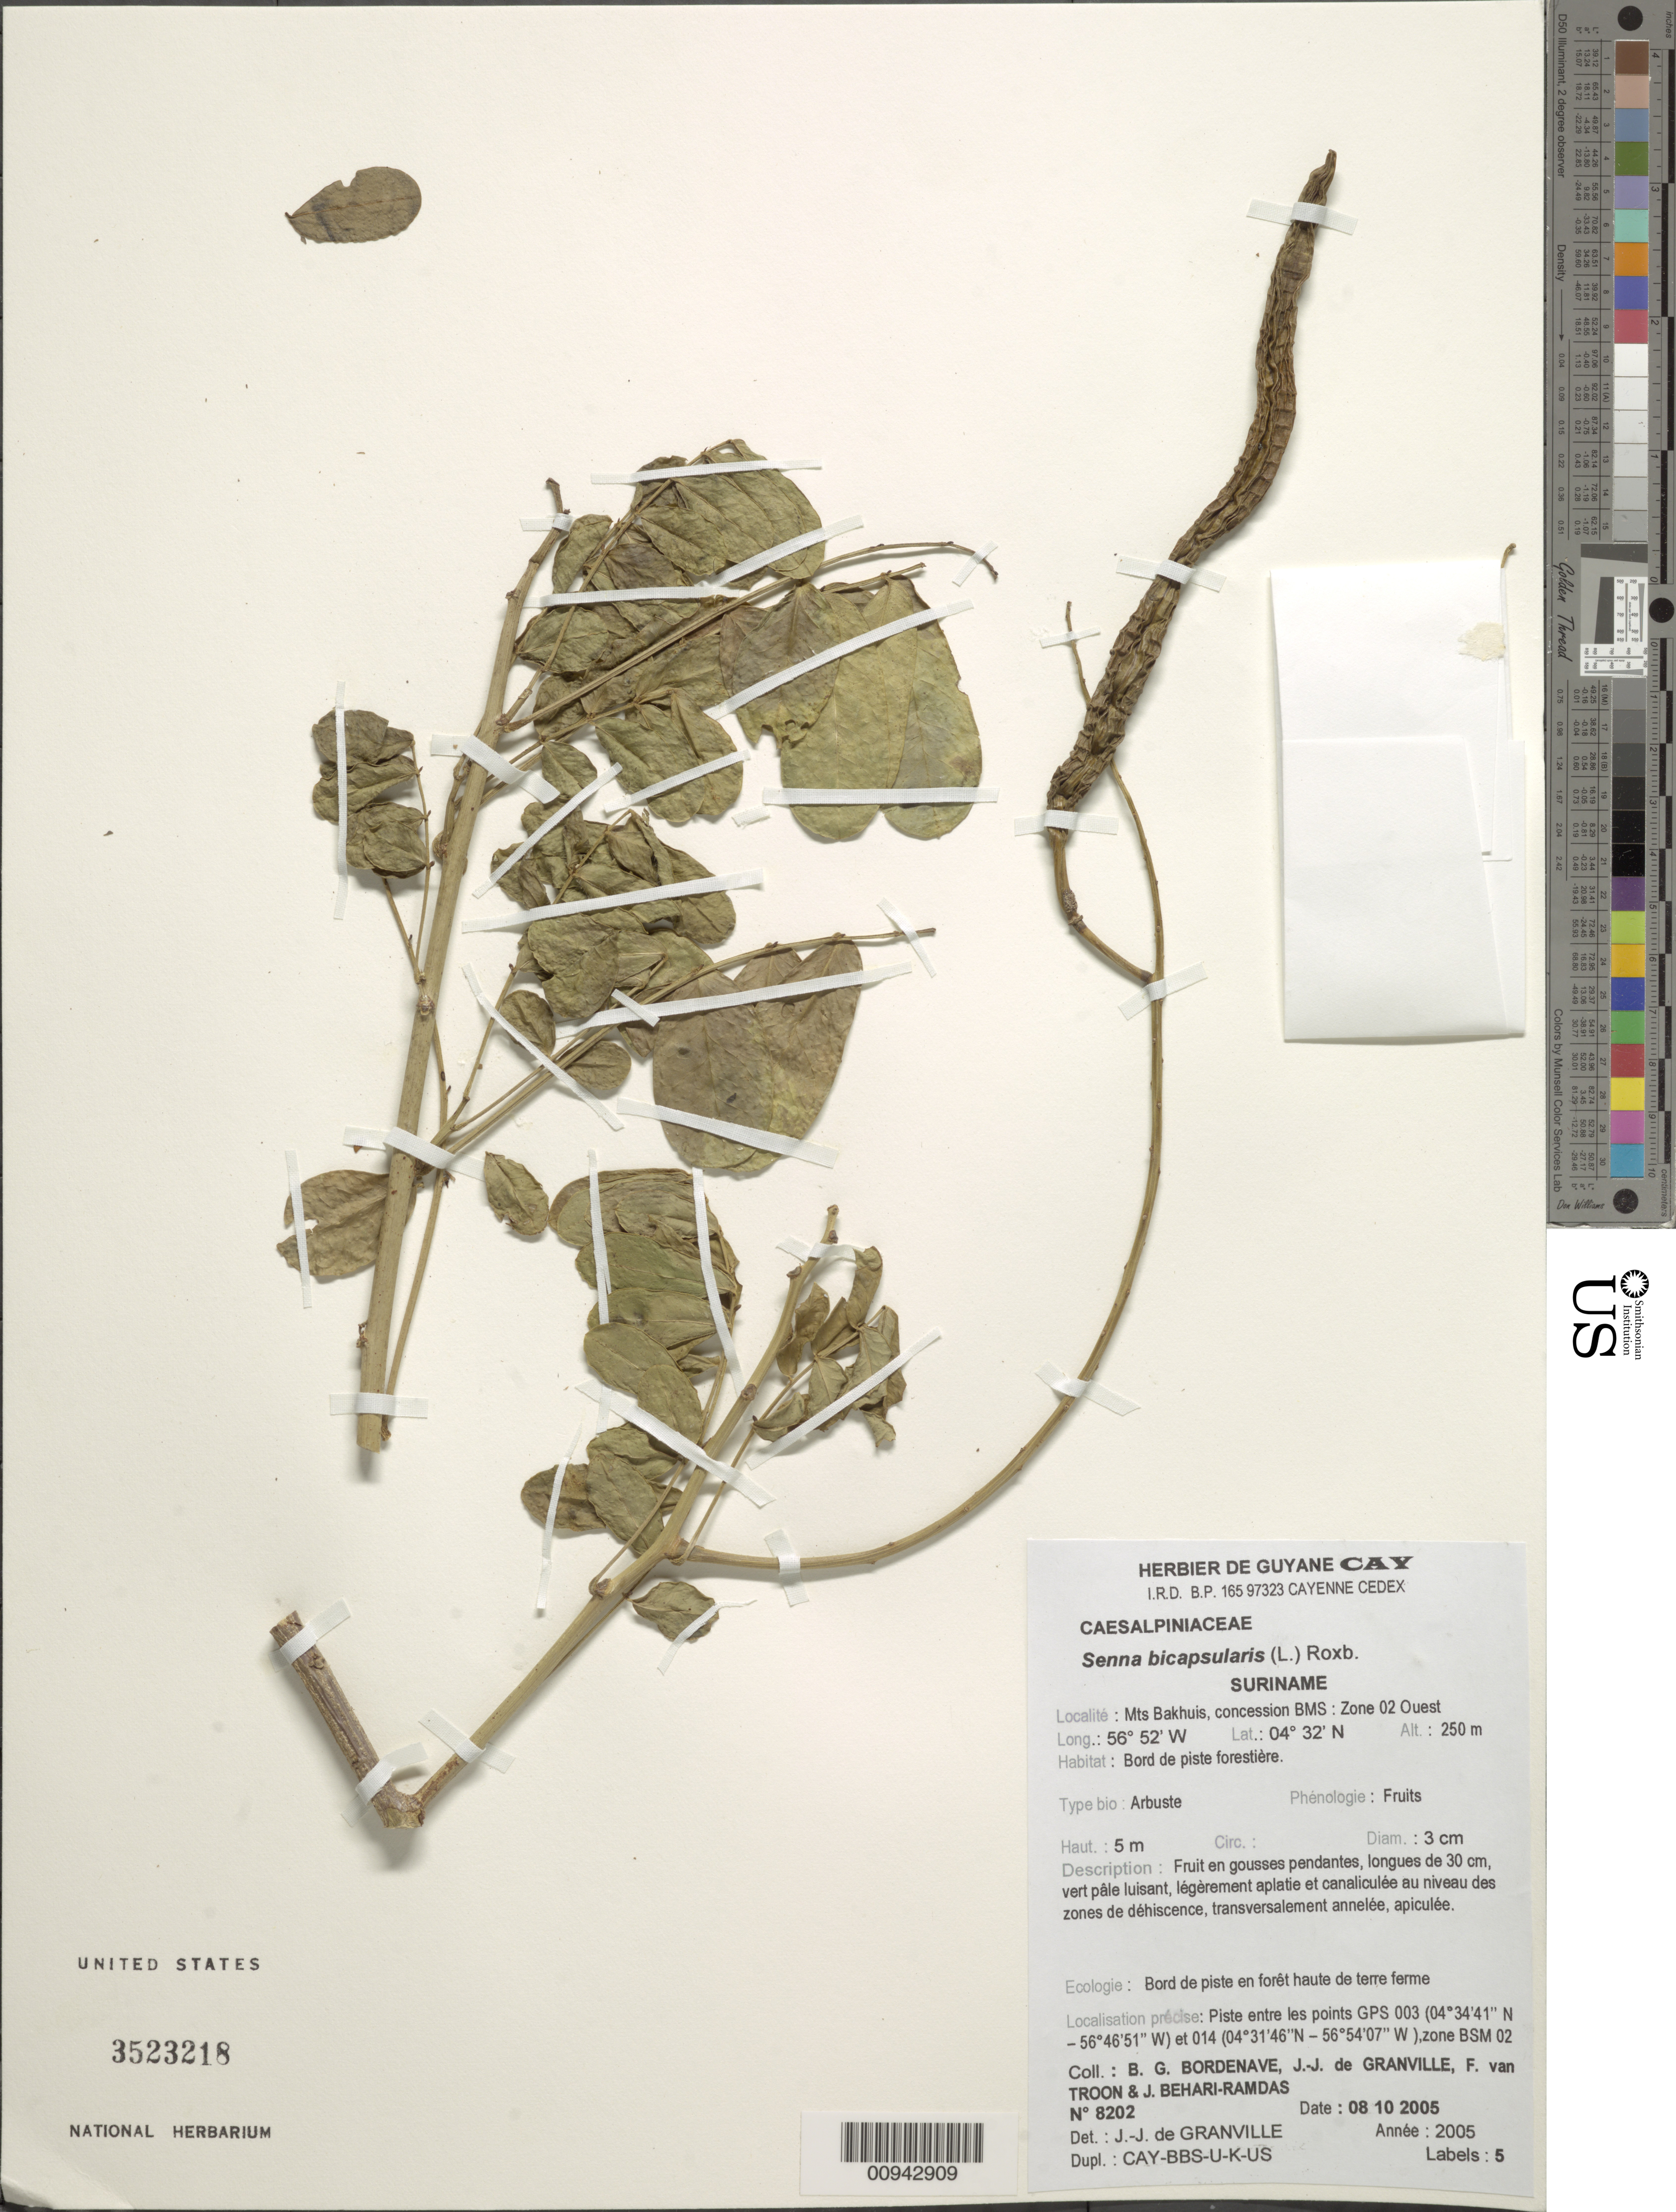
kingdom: Plantae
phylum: Tracheophyta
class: Magnoliopsida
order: Fabales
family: Fabaceae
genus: Senna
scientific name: Senna bicapsularis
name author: (L.) Roxb.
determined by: Granville, J. J. de, (CAY), Institut de Recherche pour le Developpement (IRD) (FRENCH GUIANA)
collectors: B. Bordenave, J.-J. de Granville, F. Van Troon & J. Behari-Ramdas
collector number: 8202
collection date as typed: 8-Oct-05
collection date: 2005-10-08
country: Suriname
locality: Mts Bakhuis, concession BMS: Zone 02 Ouest. Piste entre les points GPS 003 (4º34'41"N, 56º46;51"W) et 014 (4º31'46"N,56º54'07"W); zone BSM 02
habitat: Bord de piste forestiere, en foret haute de terre ferme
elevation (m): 250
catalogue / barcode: US 3523218